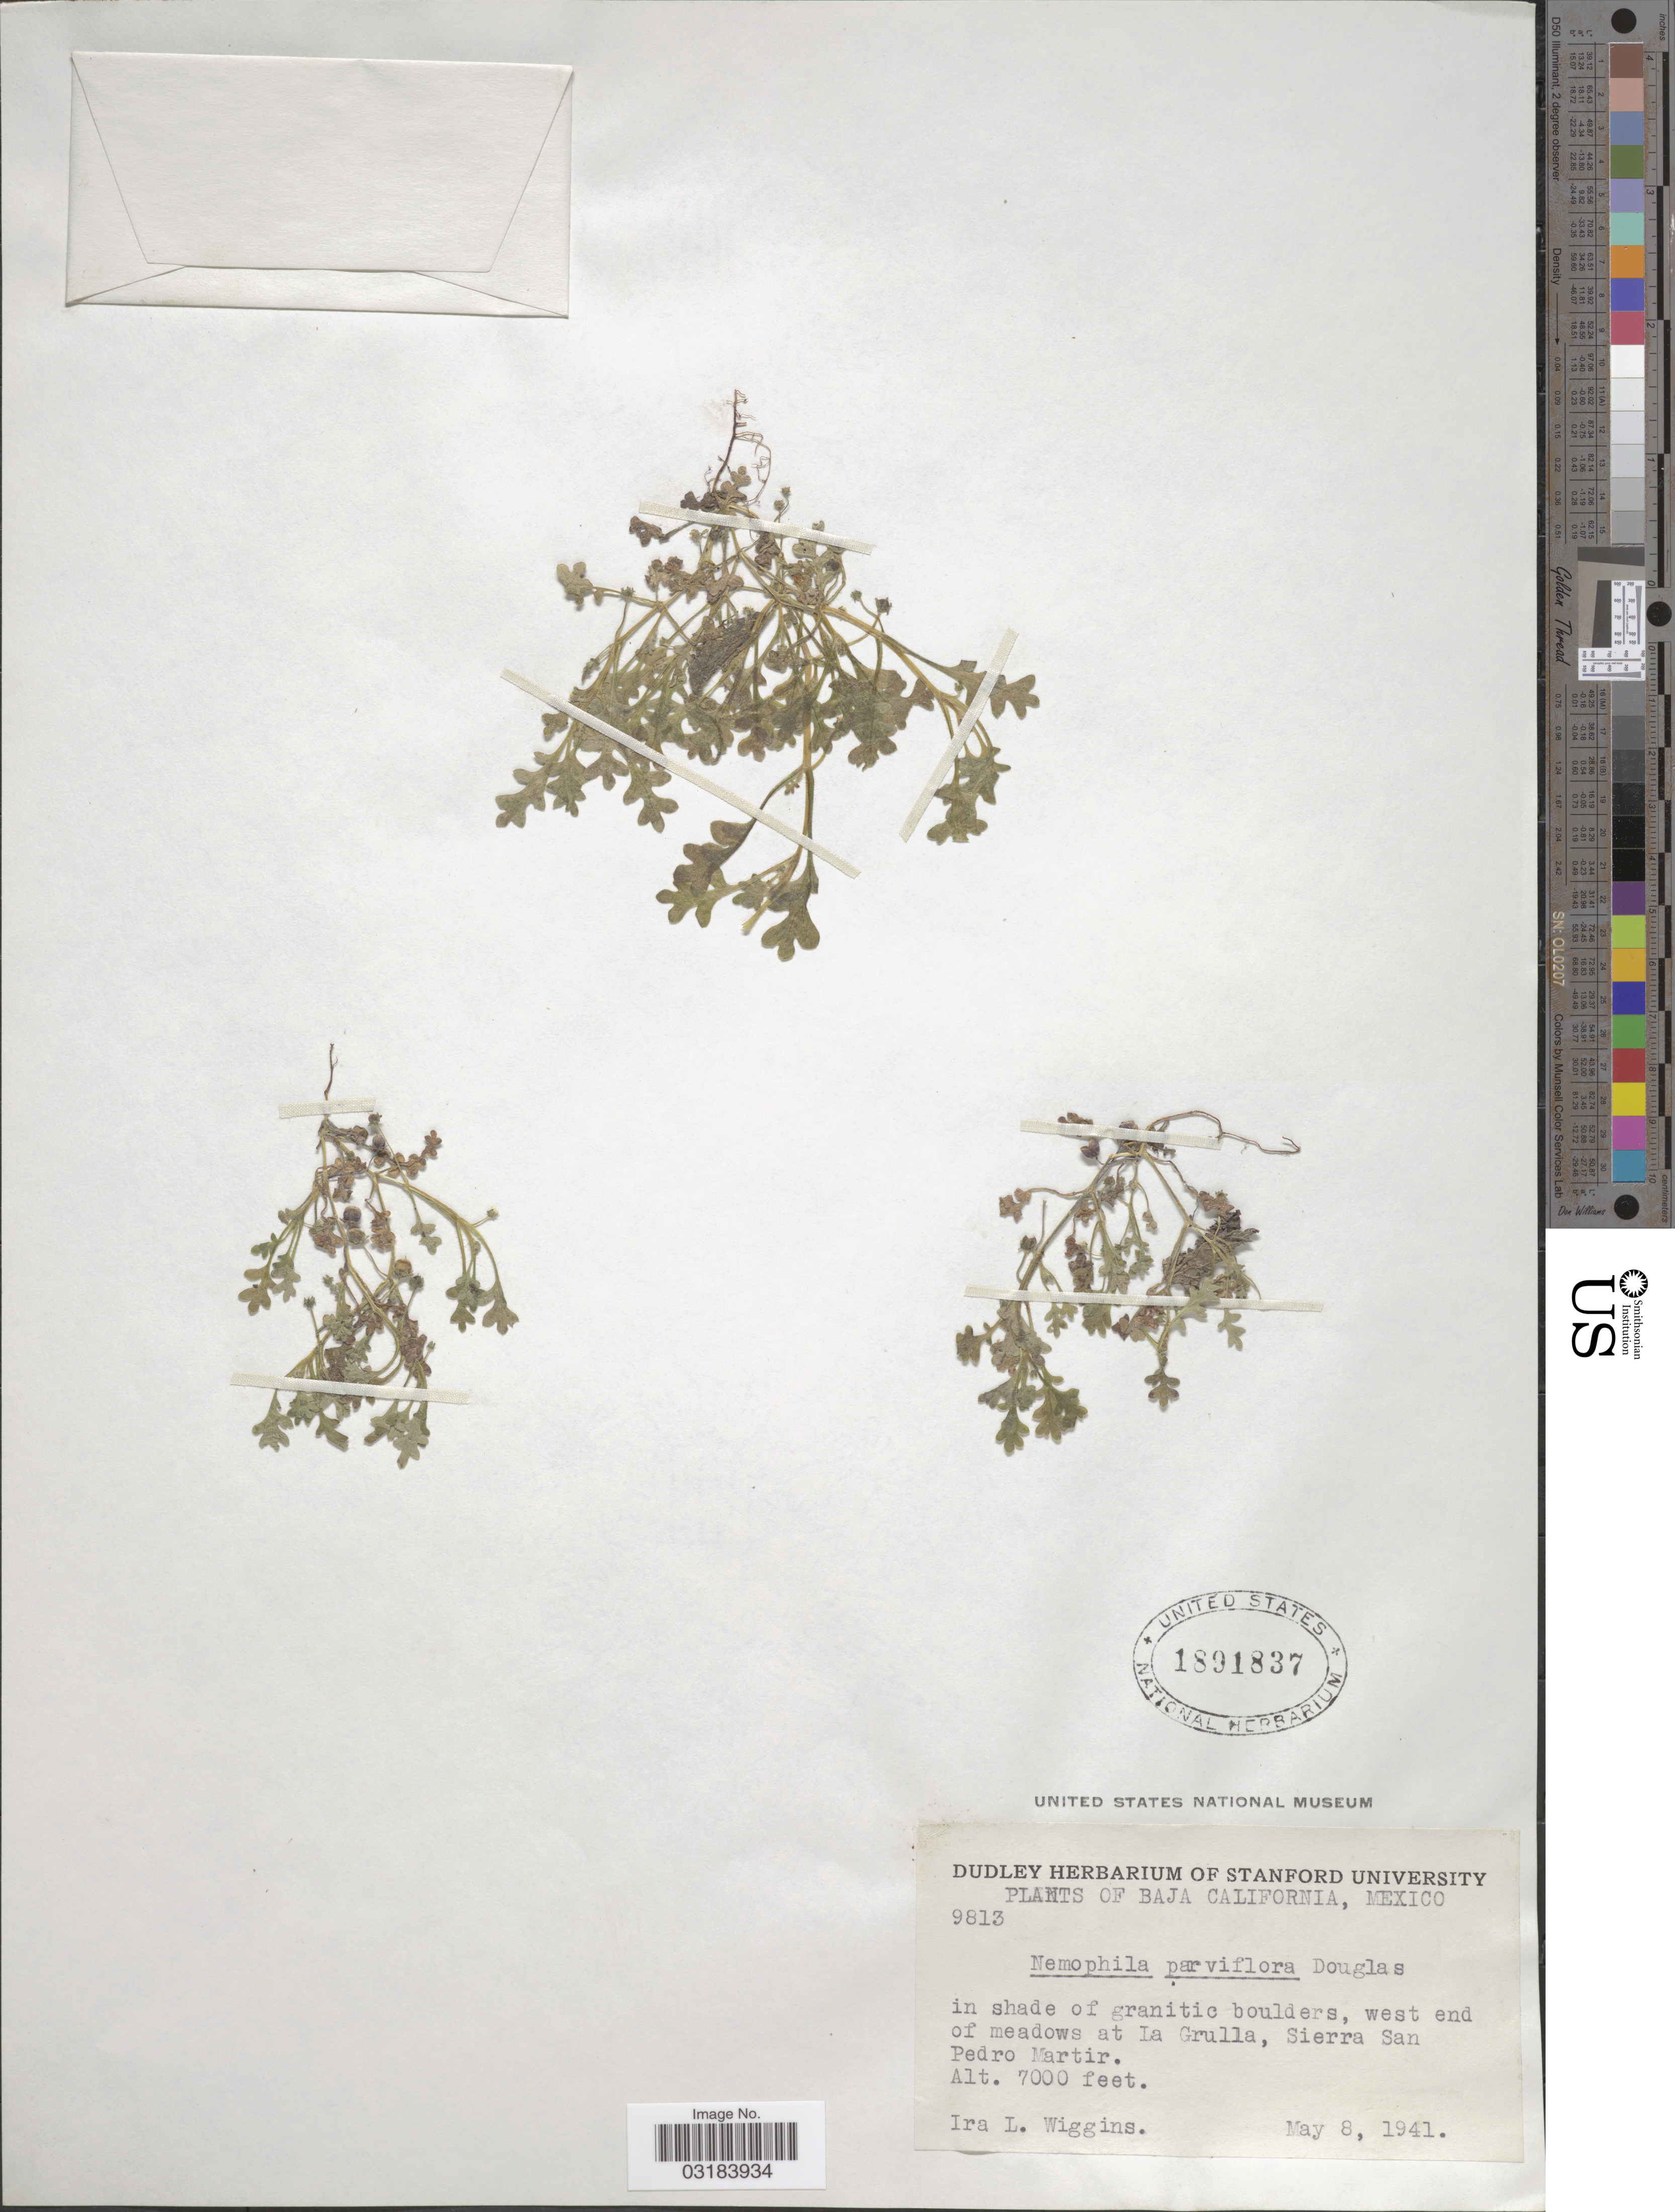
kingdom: Plantae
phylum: Tracheophyta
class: Magnoliopsida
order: Boraginales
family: Hydrophyllaceae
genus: Nemophila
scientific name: Nemophila parviflora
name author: Douglas ex Benth.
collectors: I. L. Wiggins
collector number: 9813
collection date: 1941-05-08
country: Mexico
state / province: Baja California Sur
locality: West end of meadows at La Grulla, Sierra San Pedro Martir.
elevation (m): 2134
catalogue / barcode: US 1891837